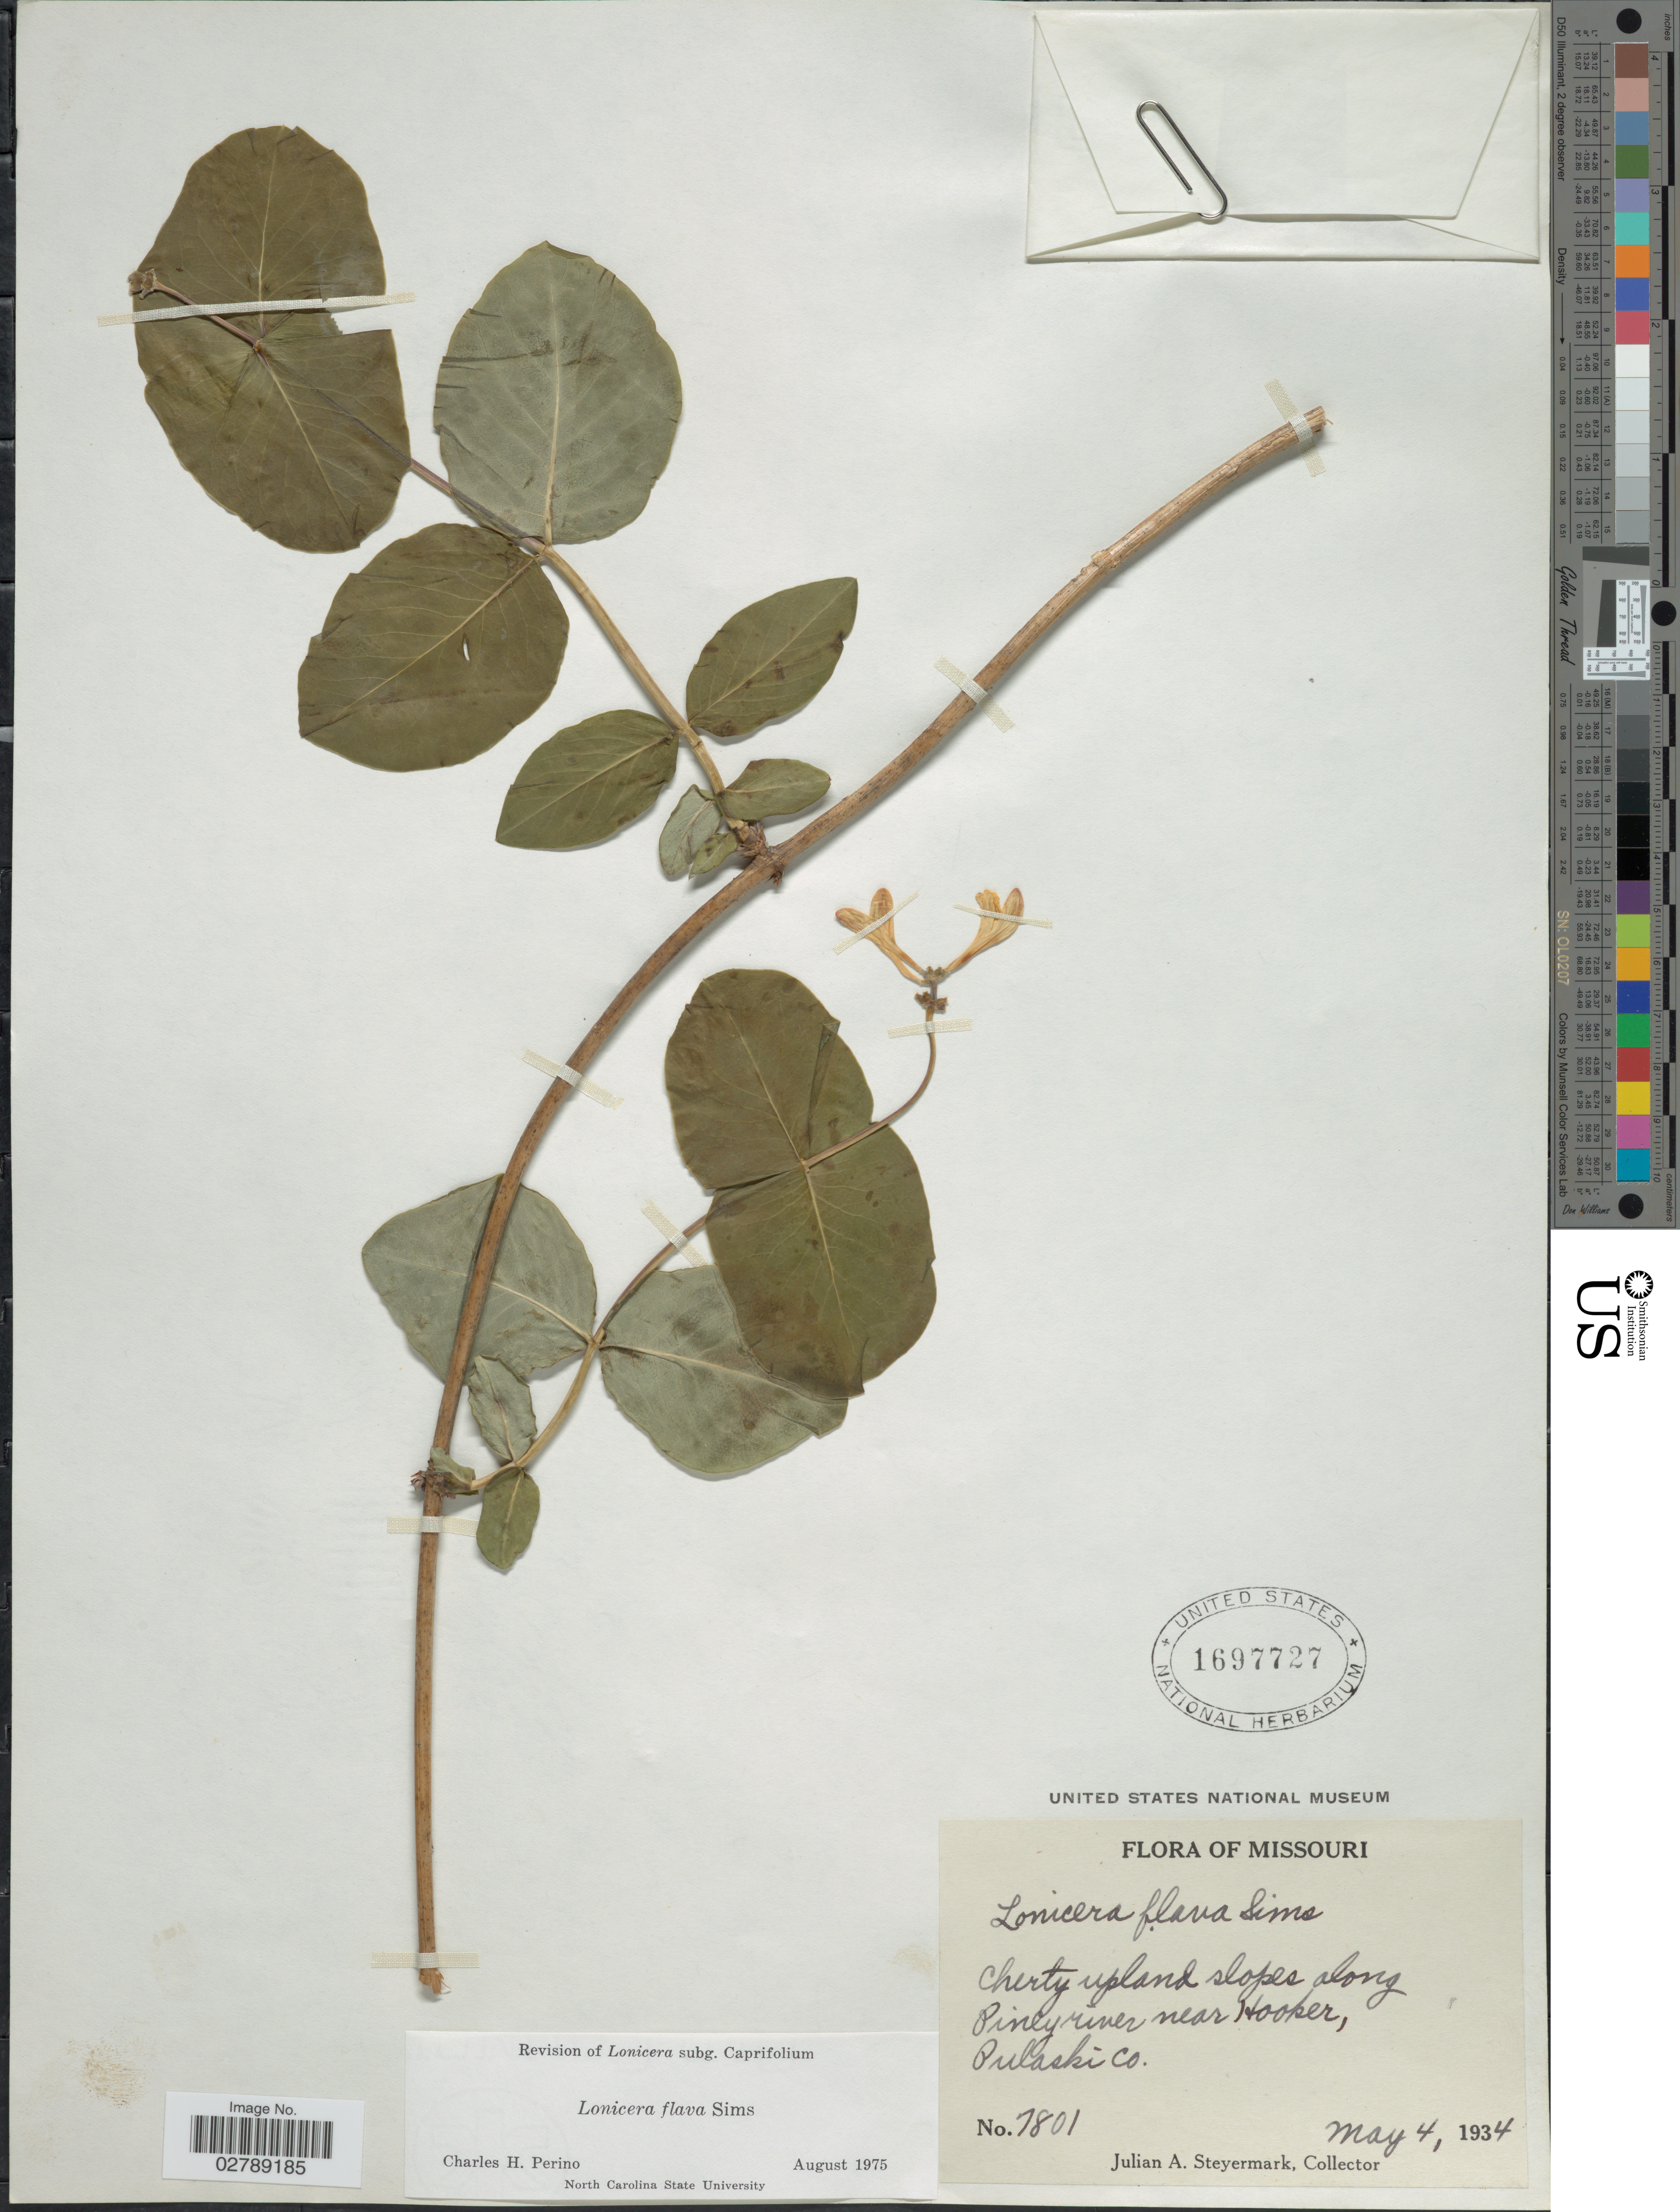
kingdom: Plantae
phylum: Tracheophyta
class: Magnoliopsida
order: Dipsacales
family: Caprifoliaceae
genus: Lonicera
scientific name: Lonicera flava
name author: Sims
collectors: J. Steyermark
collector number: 7801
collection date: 1934-05-04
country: United States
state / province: Missouri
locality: Cherty upland slopes along Piney river near Hooker, Pulaski Co.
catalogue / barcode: US 1697727